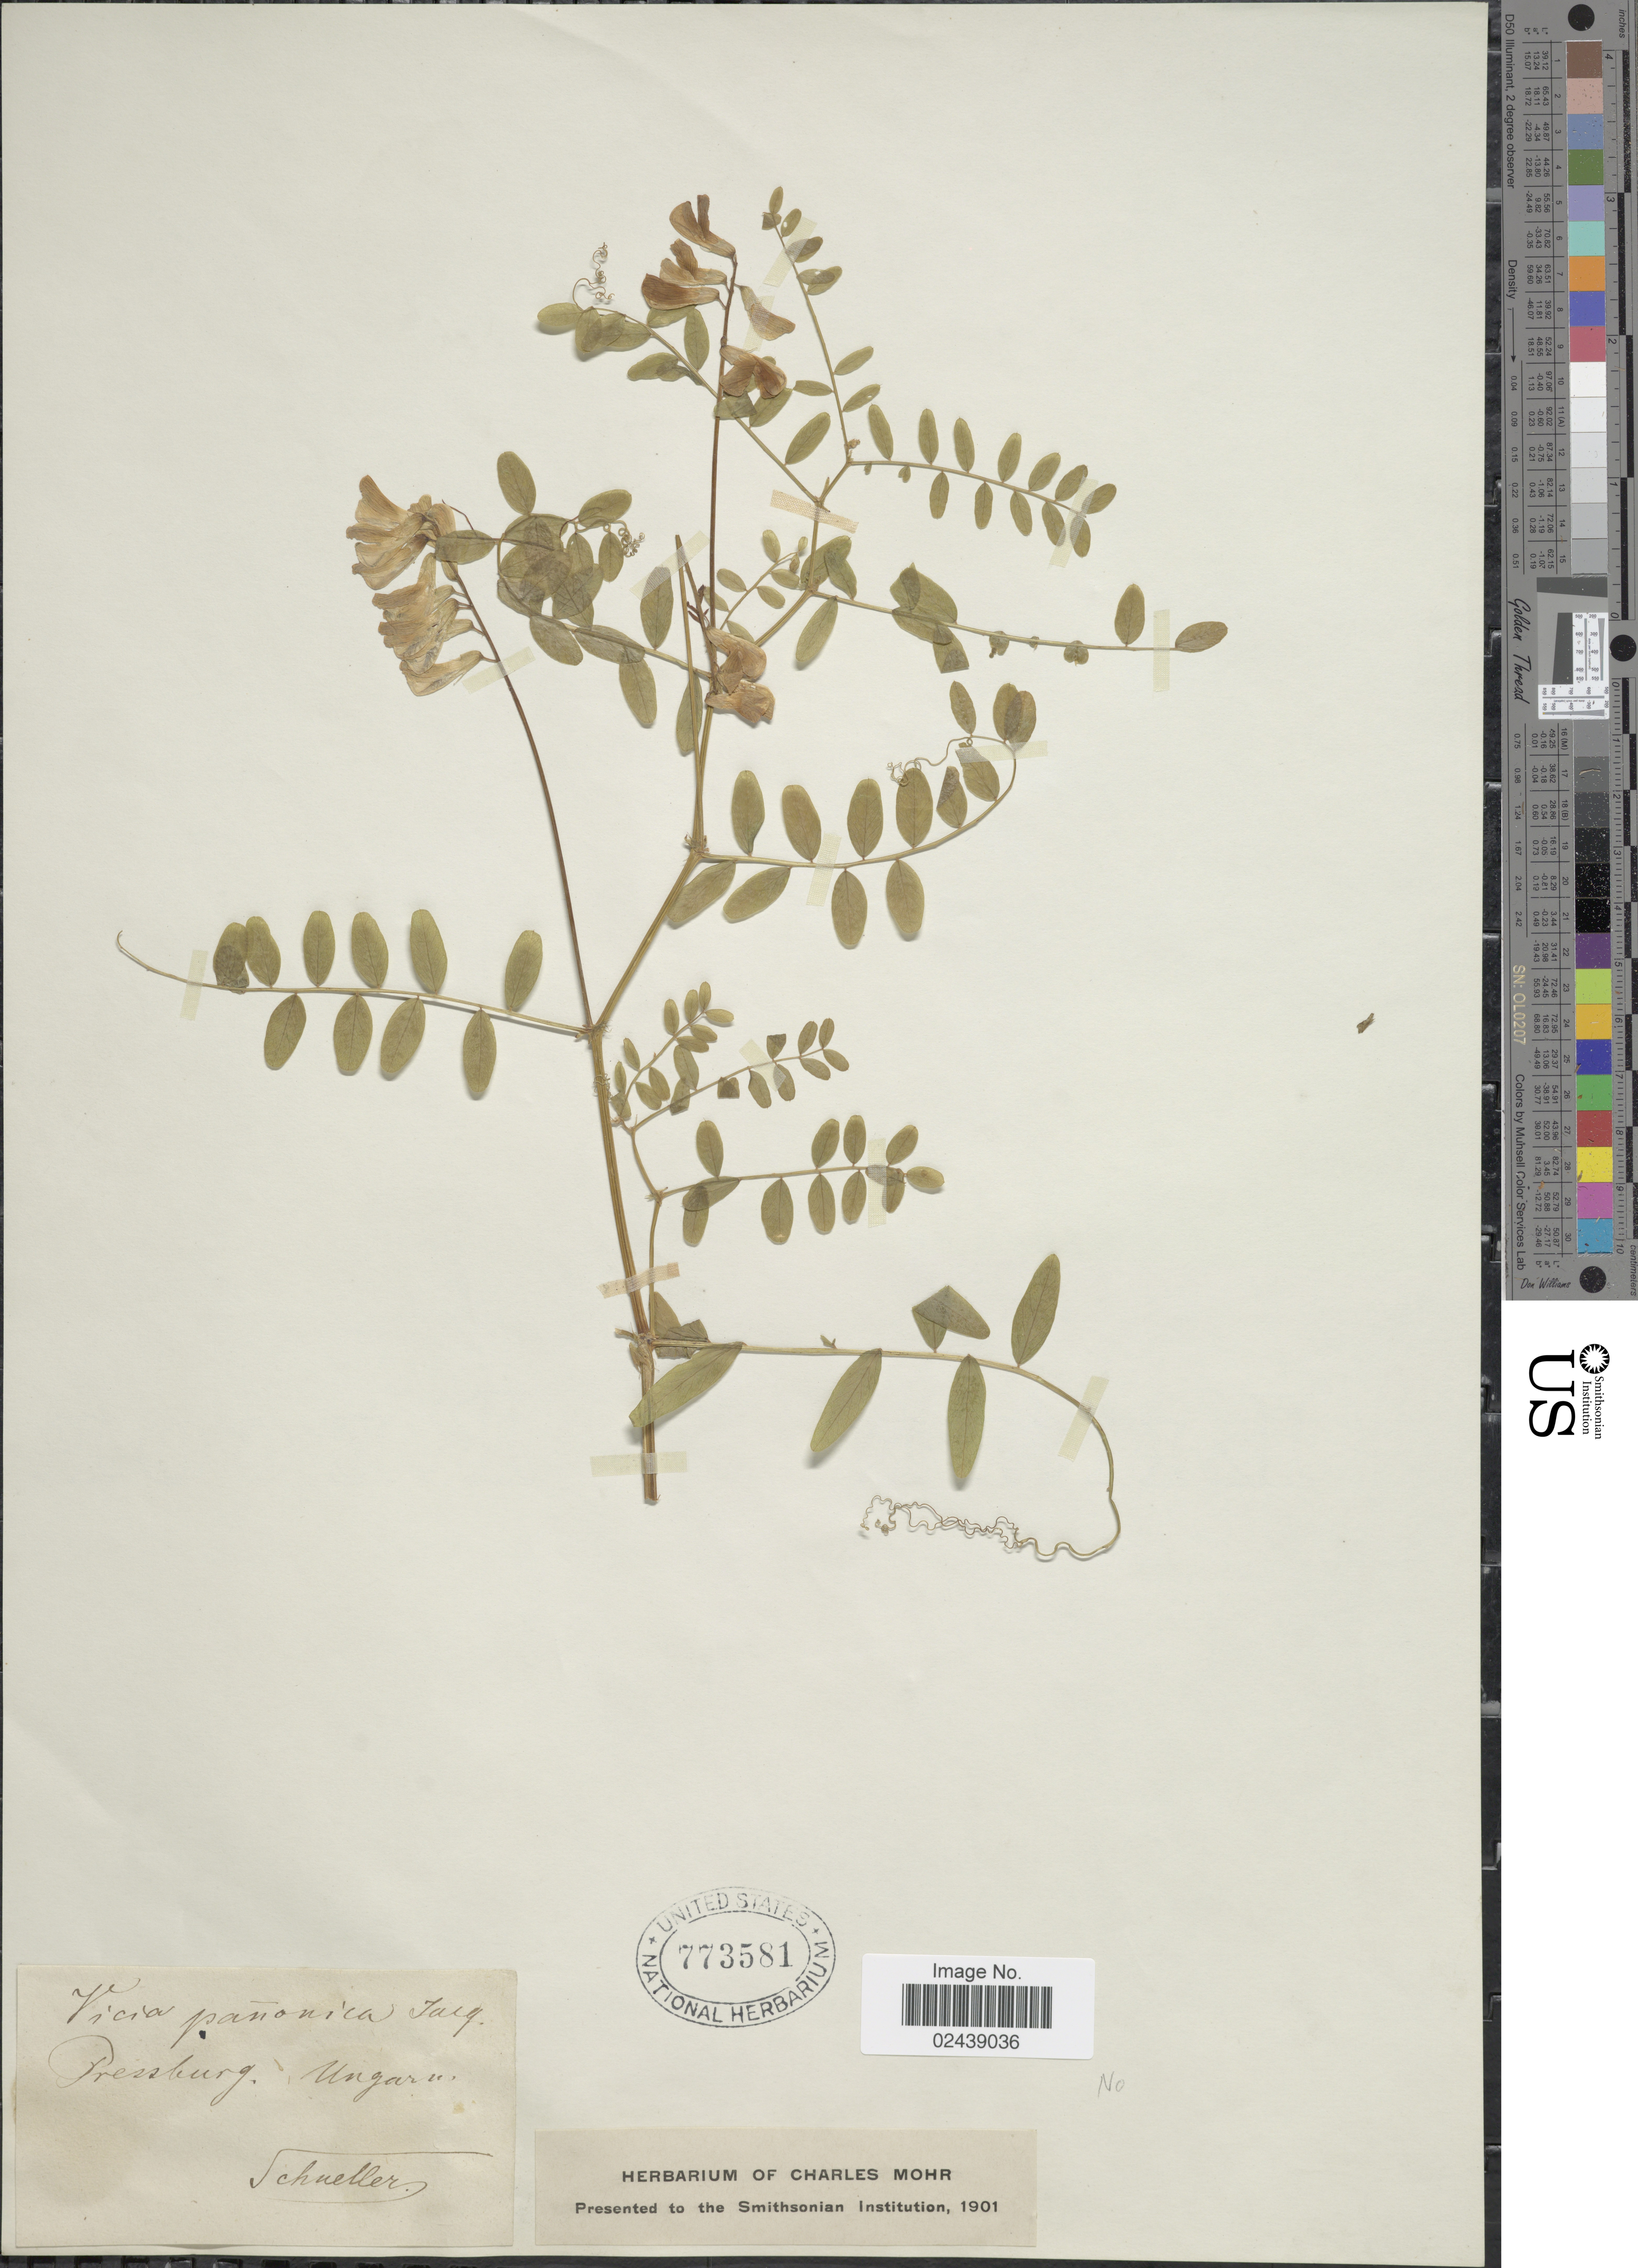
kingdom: Plantae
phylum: Tracheophyta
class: Magnoliopsida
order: Fabales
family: Fabaceae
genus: Vicia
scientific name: Vicia pannonica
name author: Crantz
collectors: Schueller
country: Hungary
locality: Pressburg, Ungarn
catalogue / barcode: US 773581